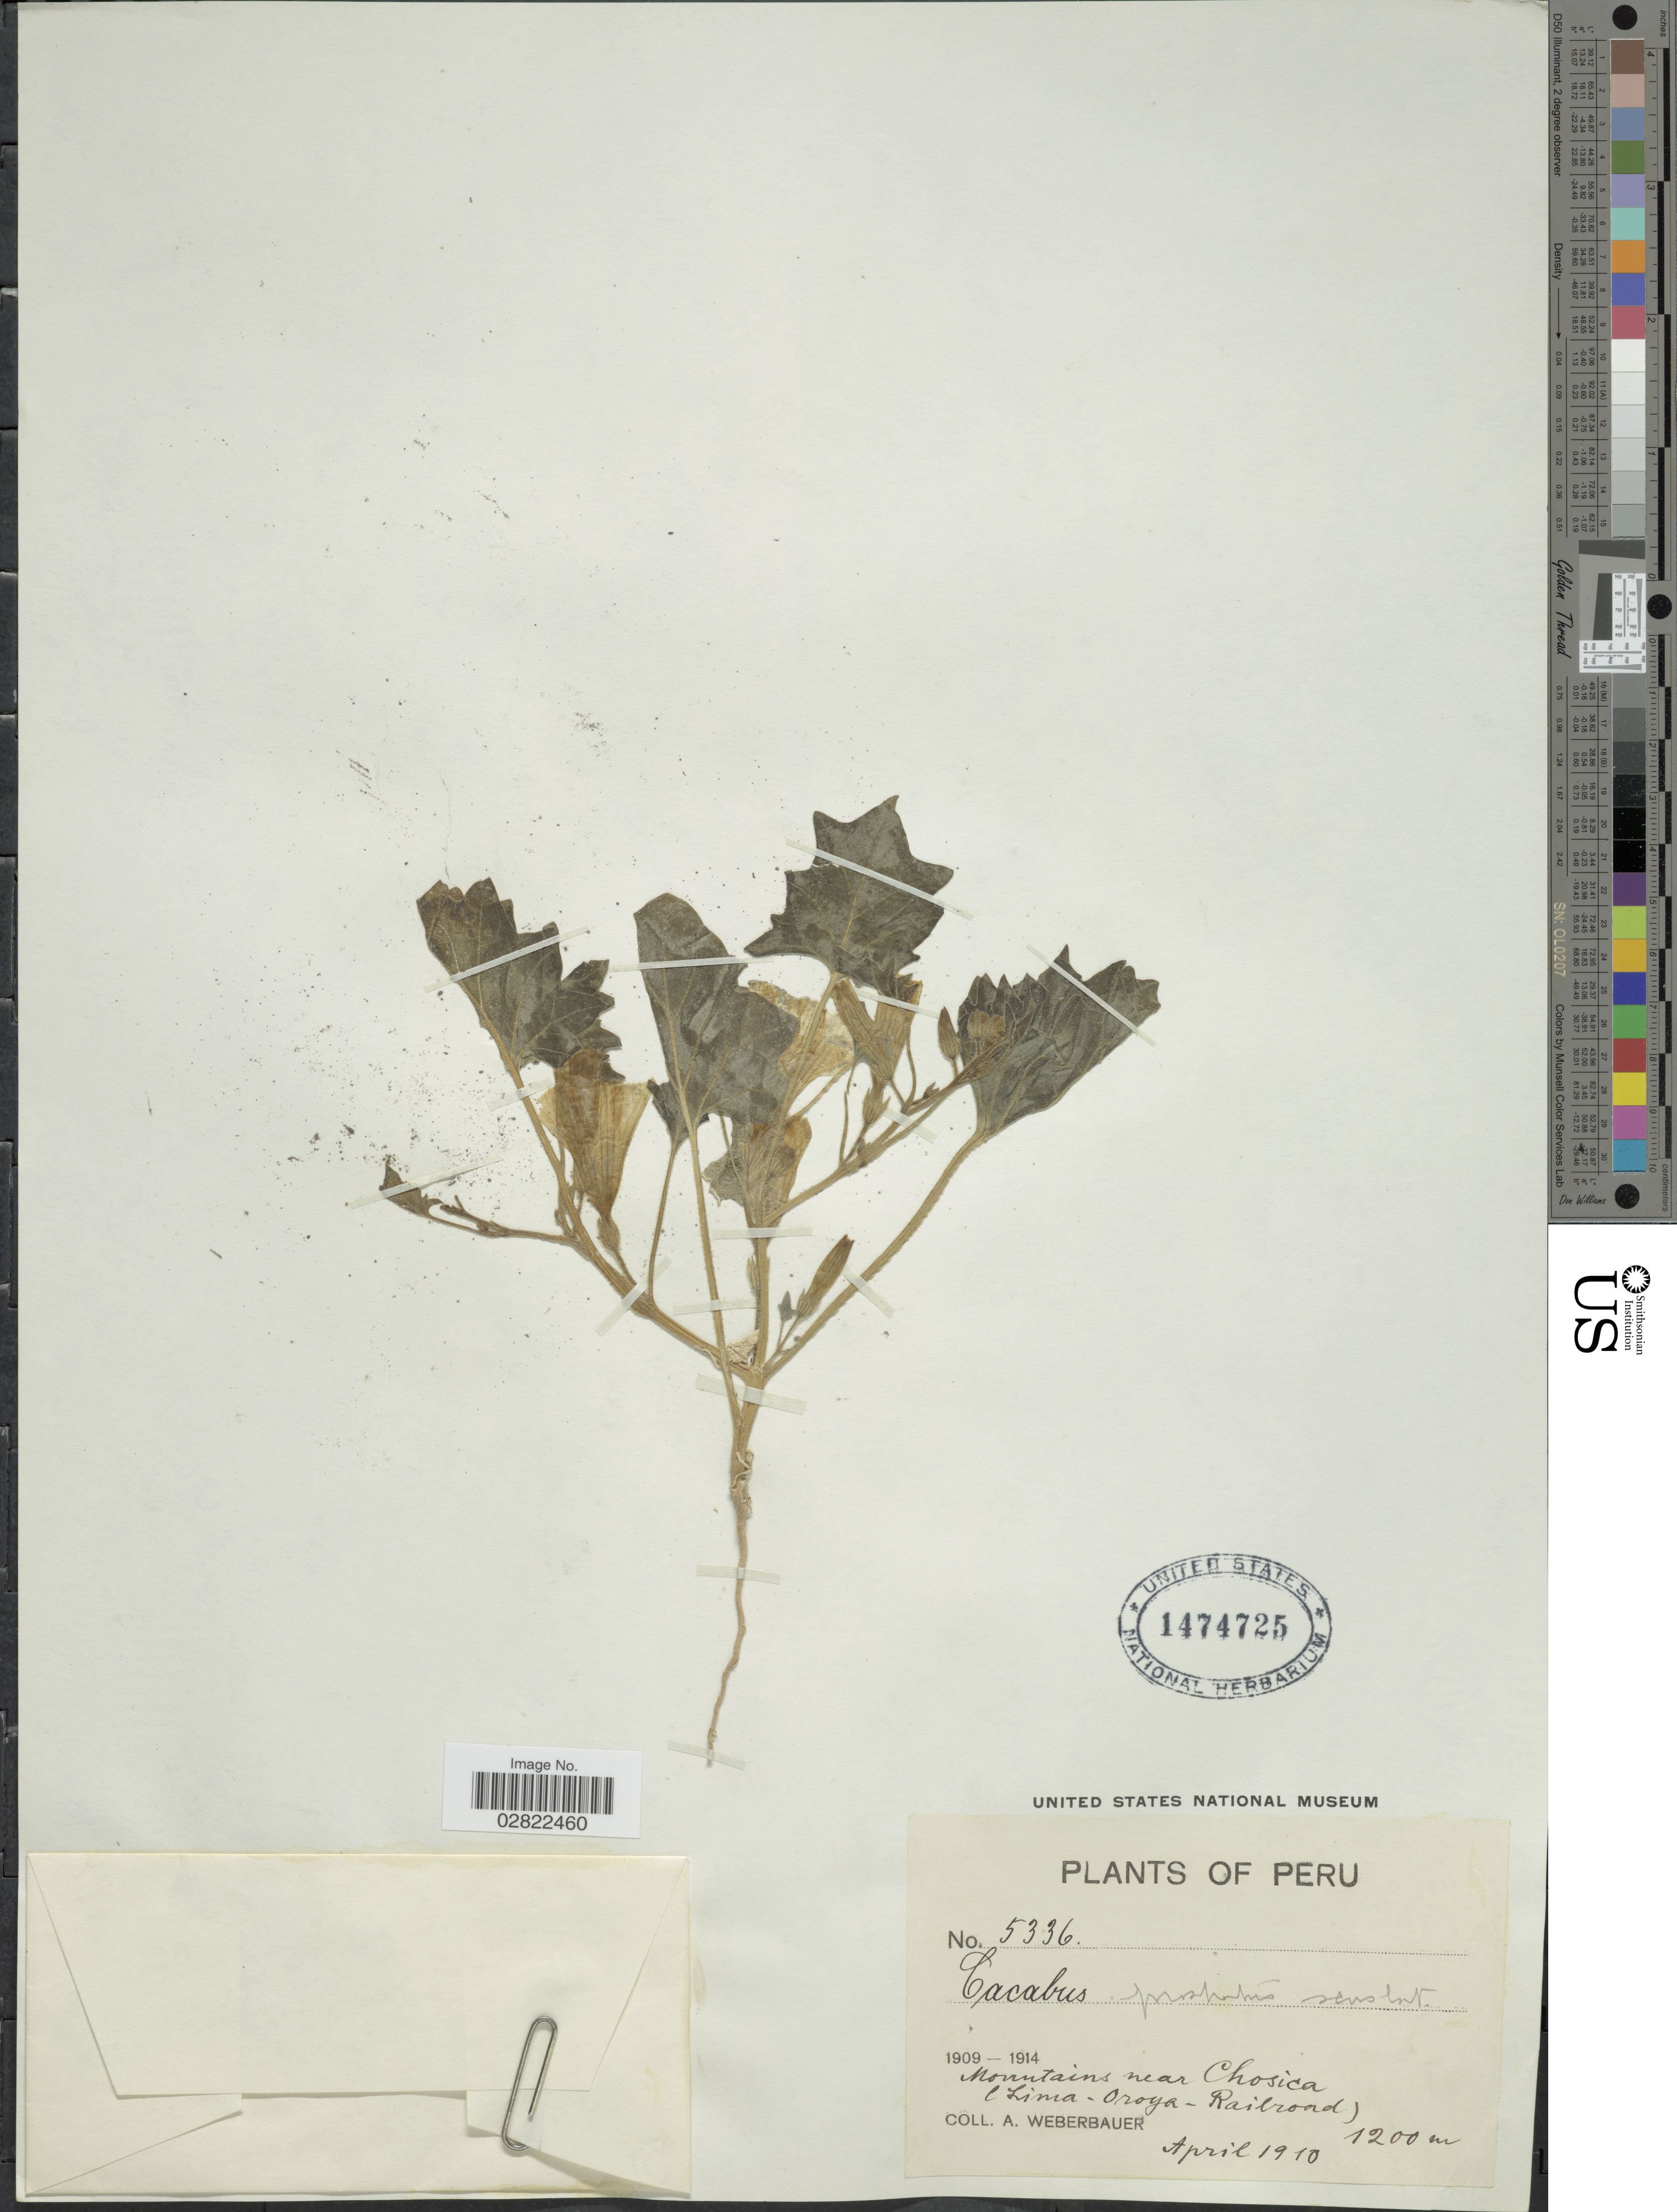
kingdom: Plantae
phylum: Tracheophyta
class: Magnoliopsida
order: Solanales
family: Solanaceae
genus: Exodeconus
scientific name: Exodeconus prostratus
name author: (L'Hér.) Raf.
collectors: A. Weberbauer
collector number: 5336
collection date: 1910-04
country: Peru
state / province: Lima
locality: Mountains near Chosica (Lima - Oroya - Railroad).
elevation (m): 1200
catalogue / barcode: US 1474725